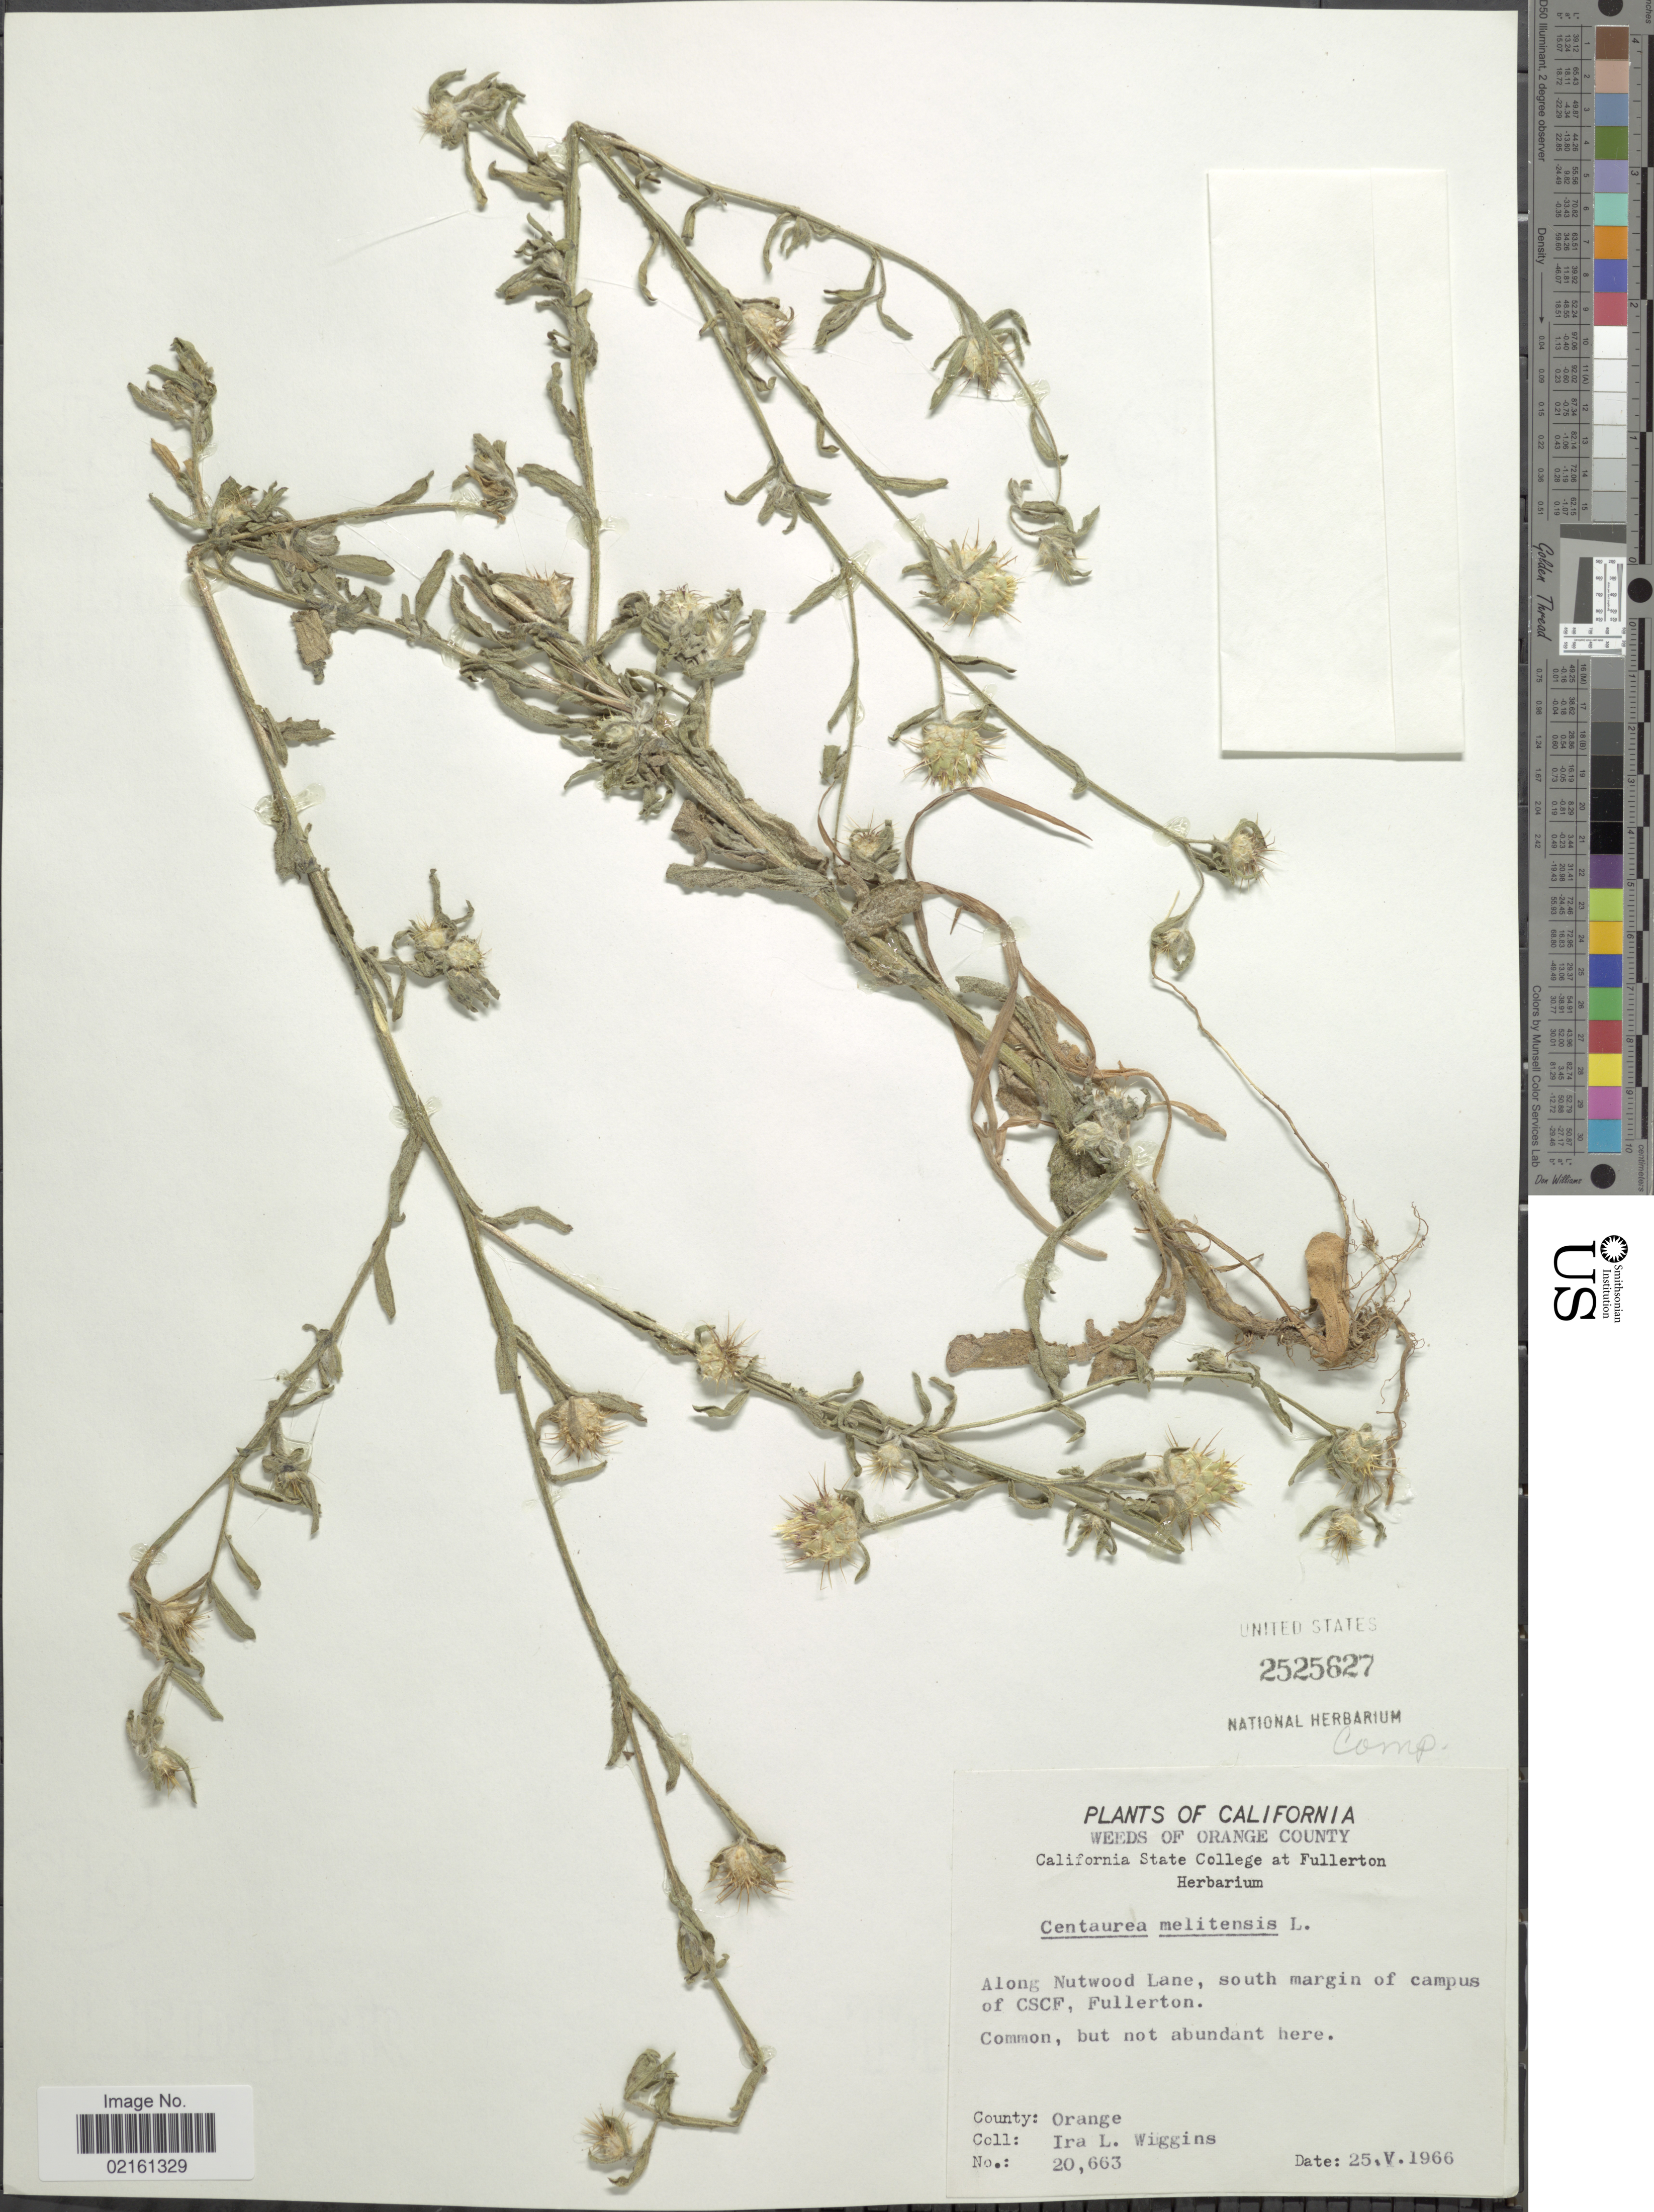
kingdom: Plantae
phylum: Tracheophyta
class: Magnoliopsida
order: Asterales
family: Asteraceae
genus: Centaurea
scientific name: Centaurea melitensis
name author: L.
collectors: I. L. Wiggins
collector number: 20663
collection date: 1966-05-25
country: United States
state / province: California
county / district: Orange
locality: Orange County, along Nutwood Lane, south margin of campus of CSCF, Fullerton, County Orange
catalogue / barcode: US 2525627